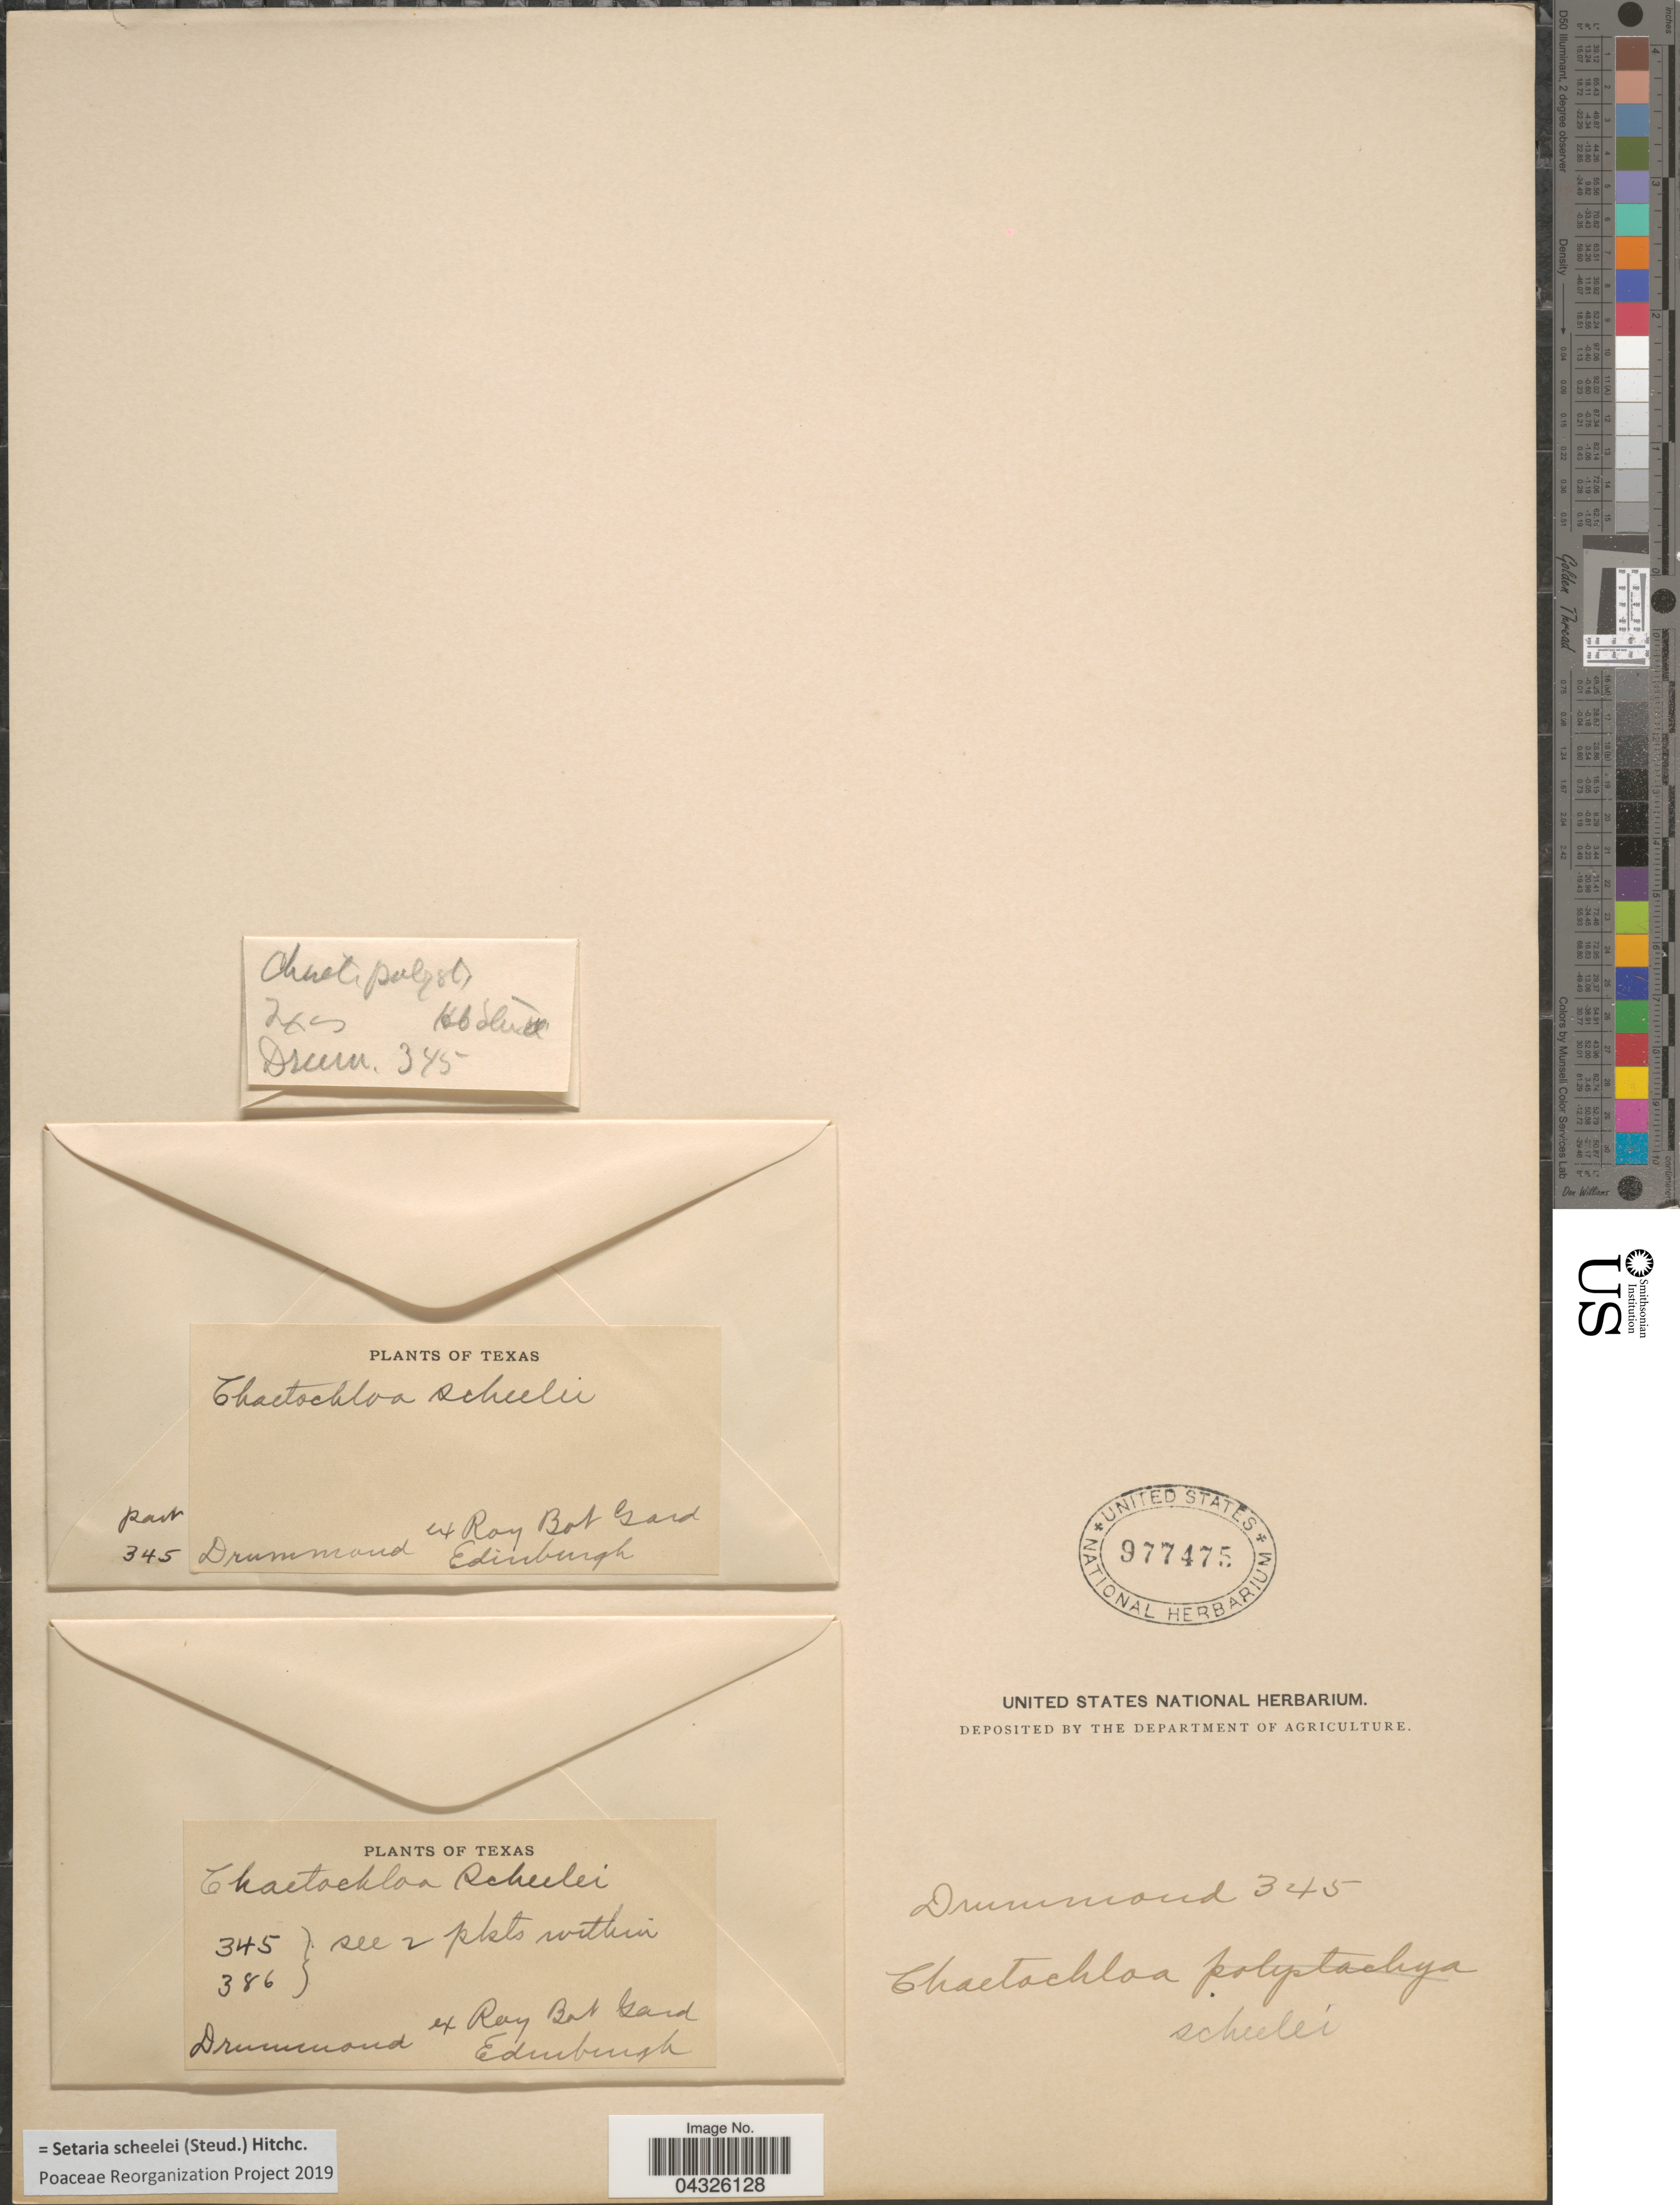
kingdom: Plantae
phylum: Tracheophyta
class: Liliopsida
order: Poales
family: Poaceae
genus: Setaria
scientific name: Setaria scheelei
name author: (Steud.) Hitchc.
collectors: -. Drummond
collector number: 345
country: United States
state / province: Texas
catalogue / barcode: US 977475